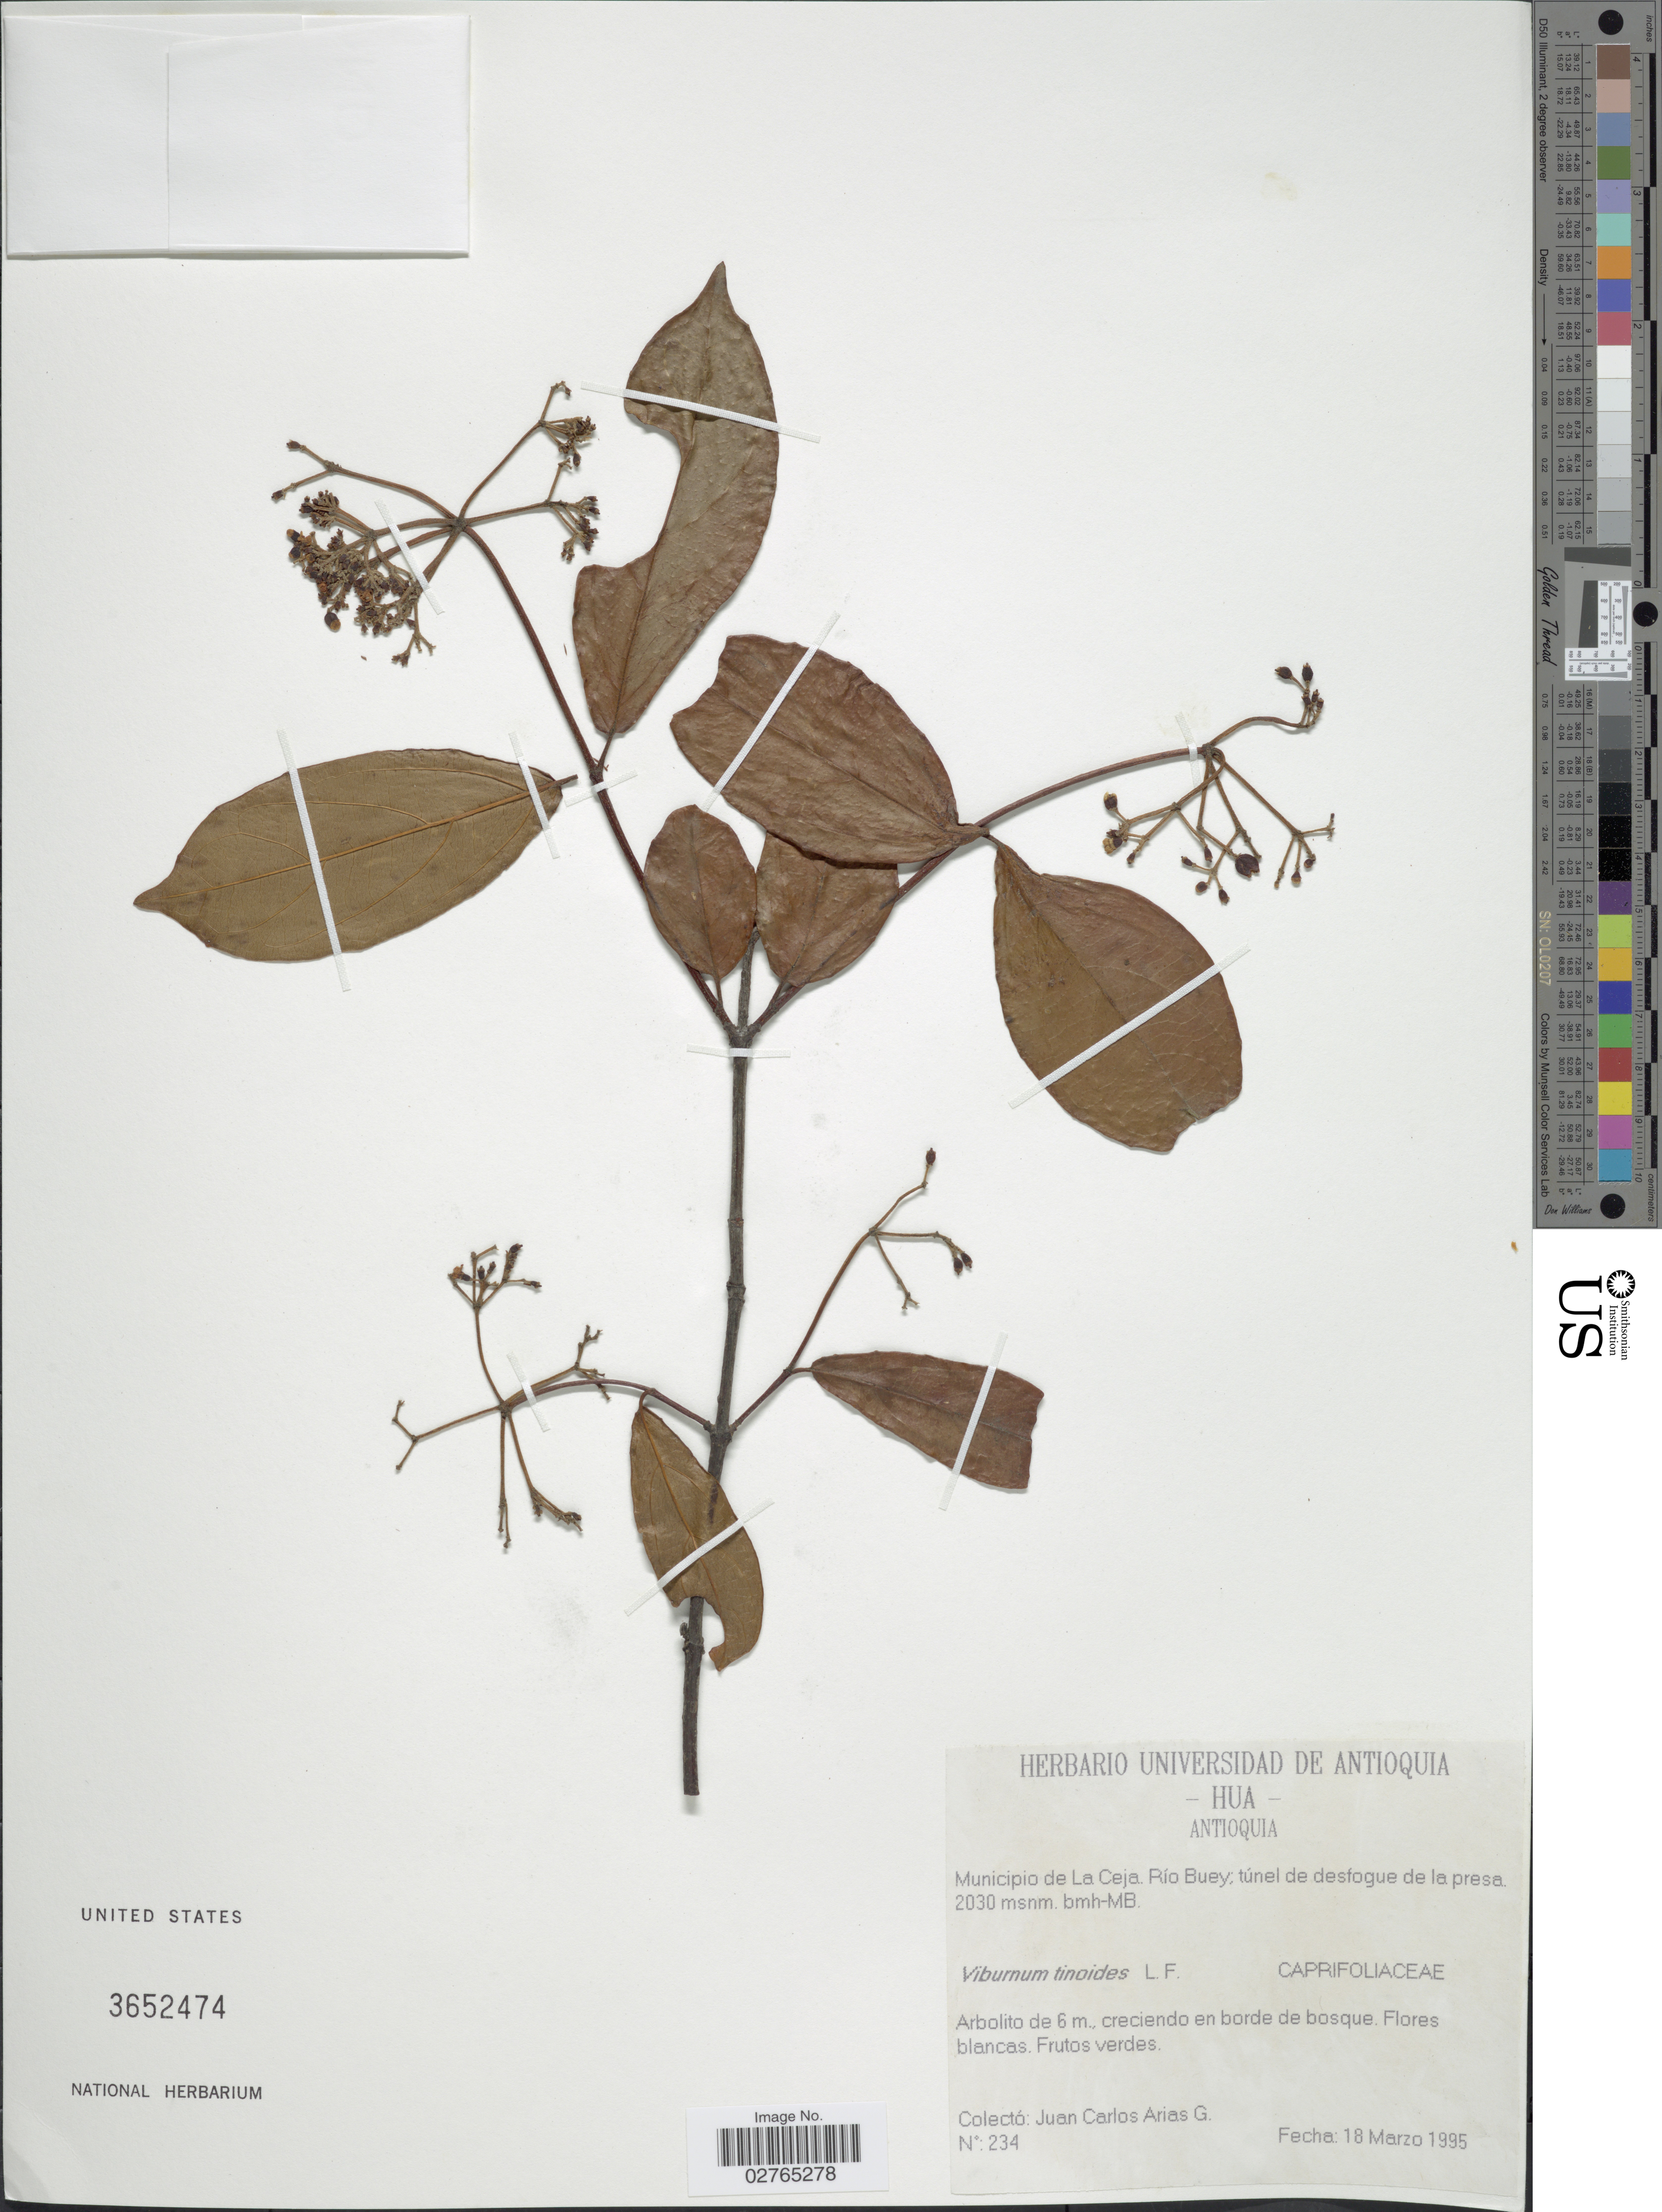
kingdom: Plantae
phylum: Tracheophyta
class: Magnoliopsida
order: Dipsacales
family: Viburnaceae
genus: Viburnum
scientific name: Viburnum tinoides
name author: L. f.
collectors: J. Arias G.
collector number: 234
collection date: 1995-03-18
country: Colombia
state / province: Antioquia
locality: Municipio de La Ceja. Río Buey; túnel de desfogue de la presa.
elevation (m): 2030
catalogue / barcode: US 3652474